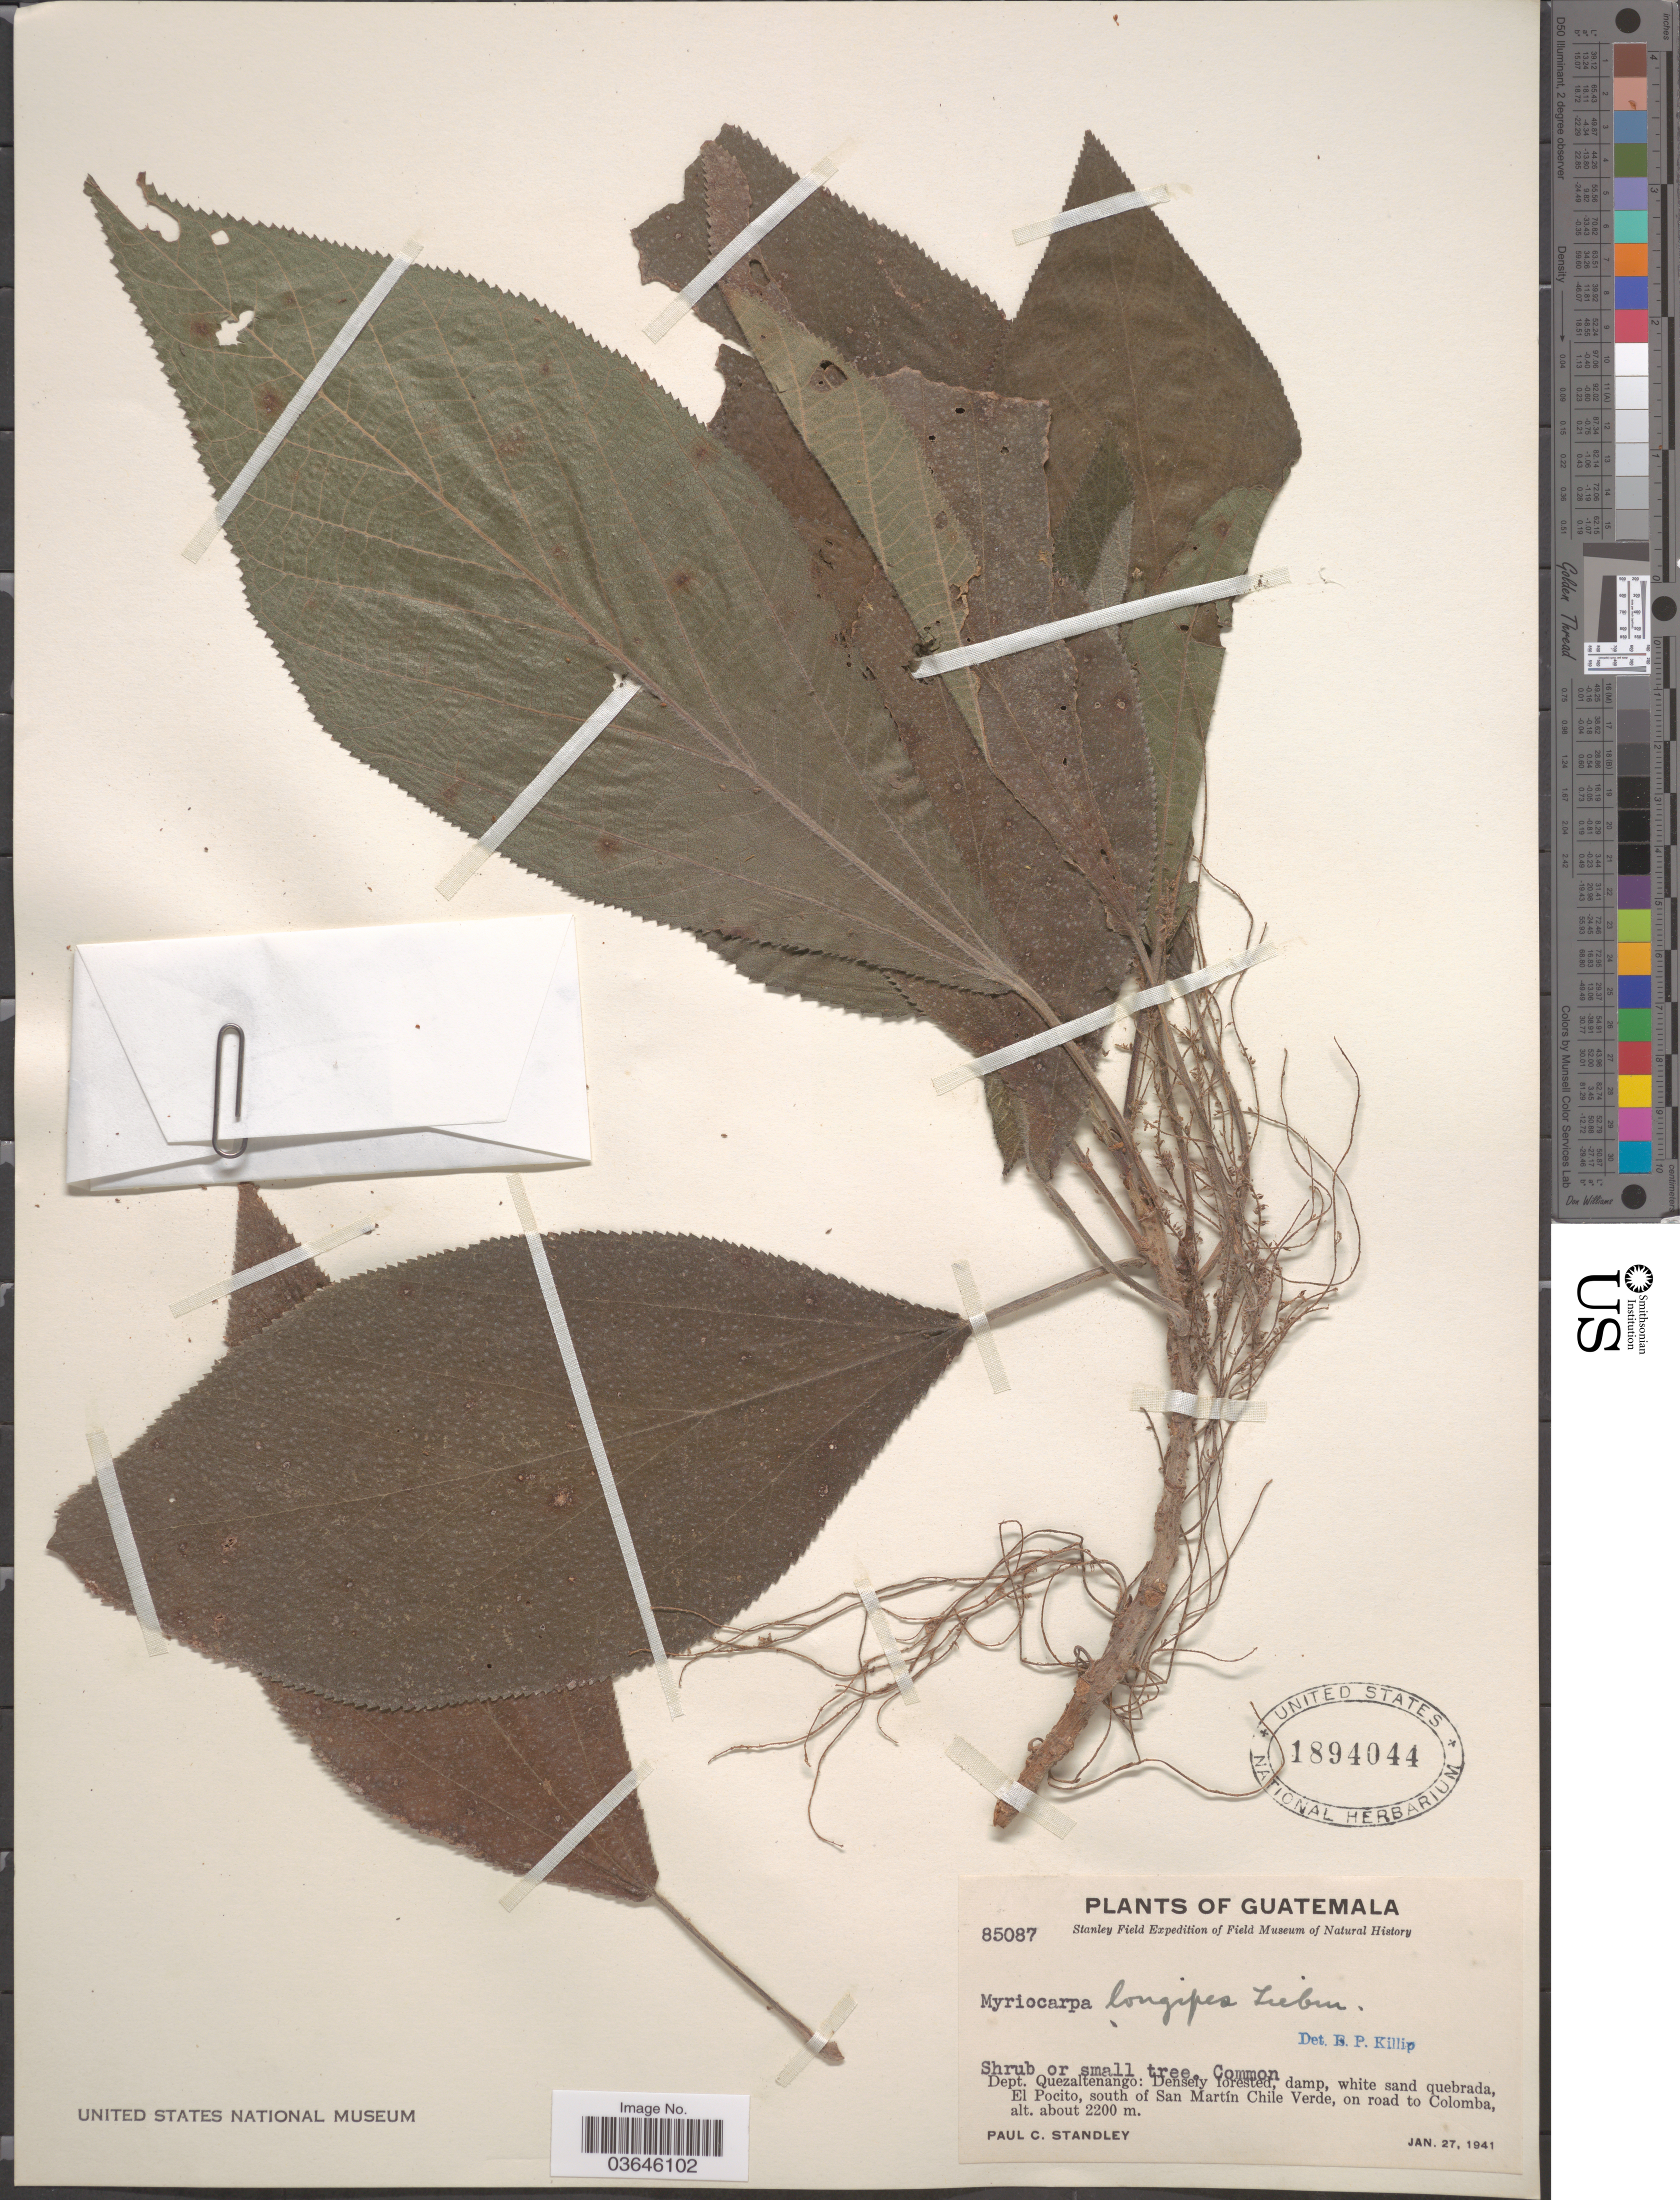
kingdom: Plantae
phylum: Tracheophyta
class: Magnoliopsida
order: Rosales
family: Urticaceae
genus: Myriocarpa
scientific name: Myriocarpa longipes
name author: Liebm.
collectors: P. C. Standley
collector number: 85087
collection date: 1941-01-27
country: Guatemala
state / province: Quetzaltenango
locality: Dept. Quezaltenango: El Pocito, south of San Martín Chile Verde, on road to Colomba.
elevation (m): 2200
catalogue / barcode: US 1894044